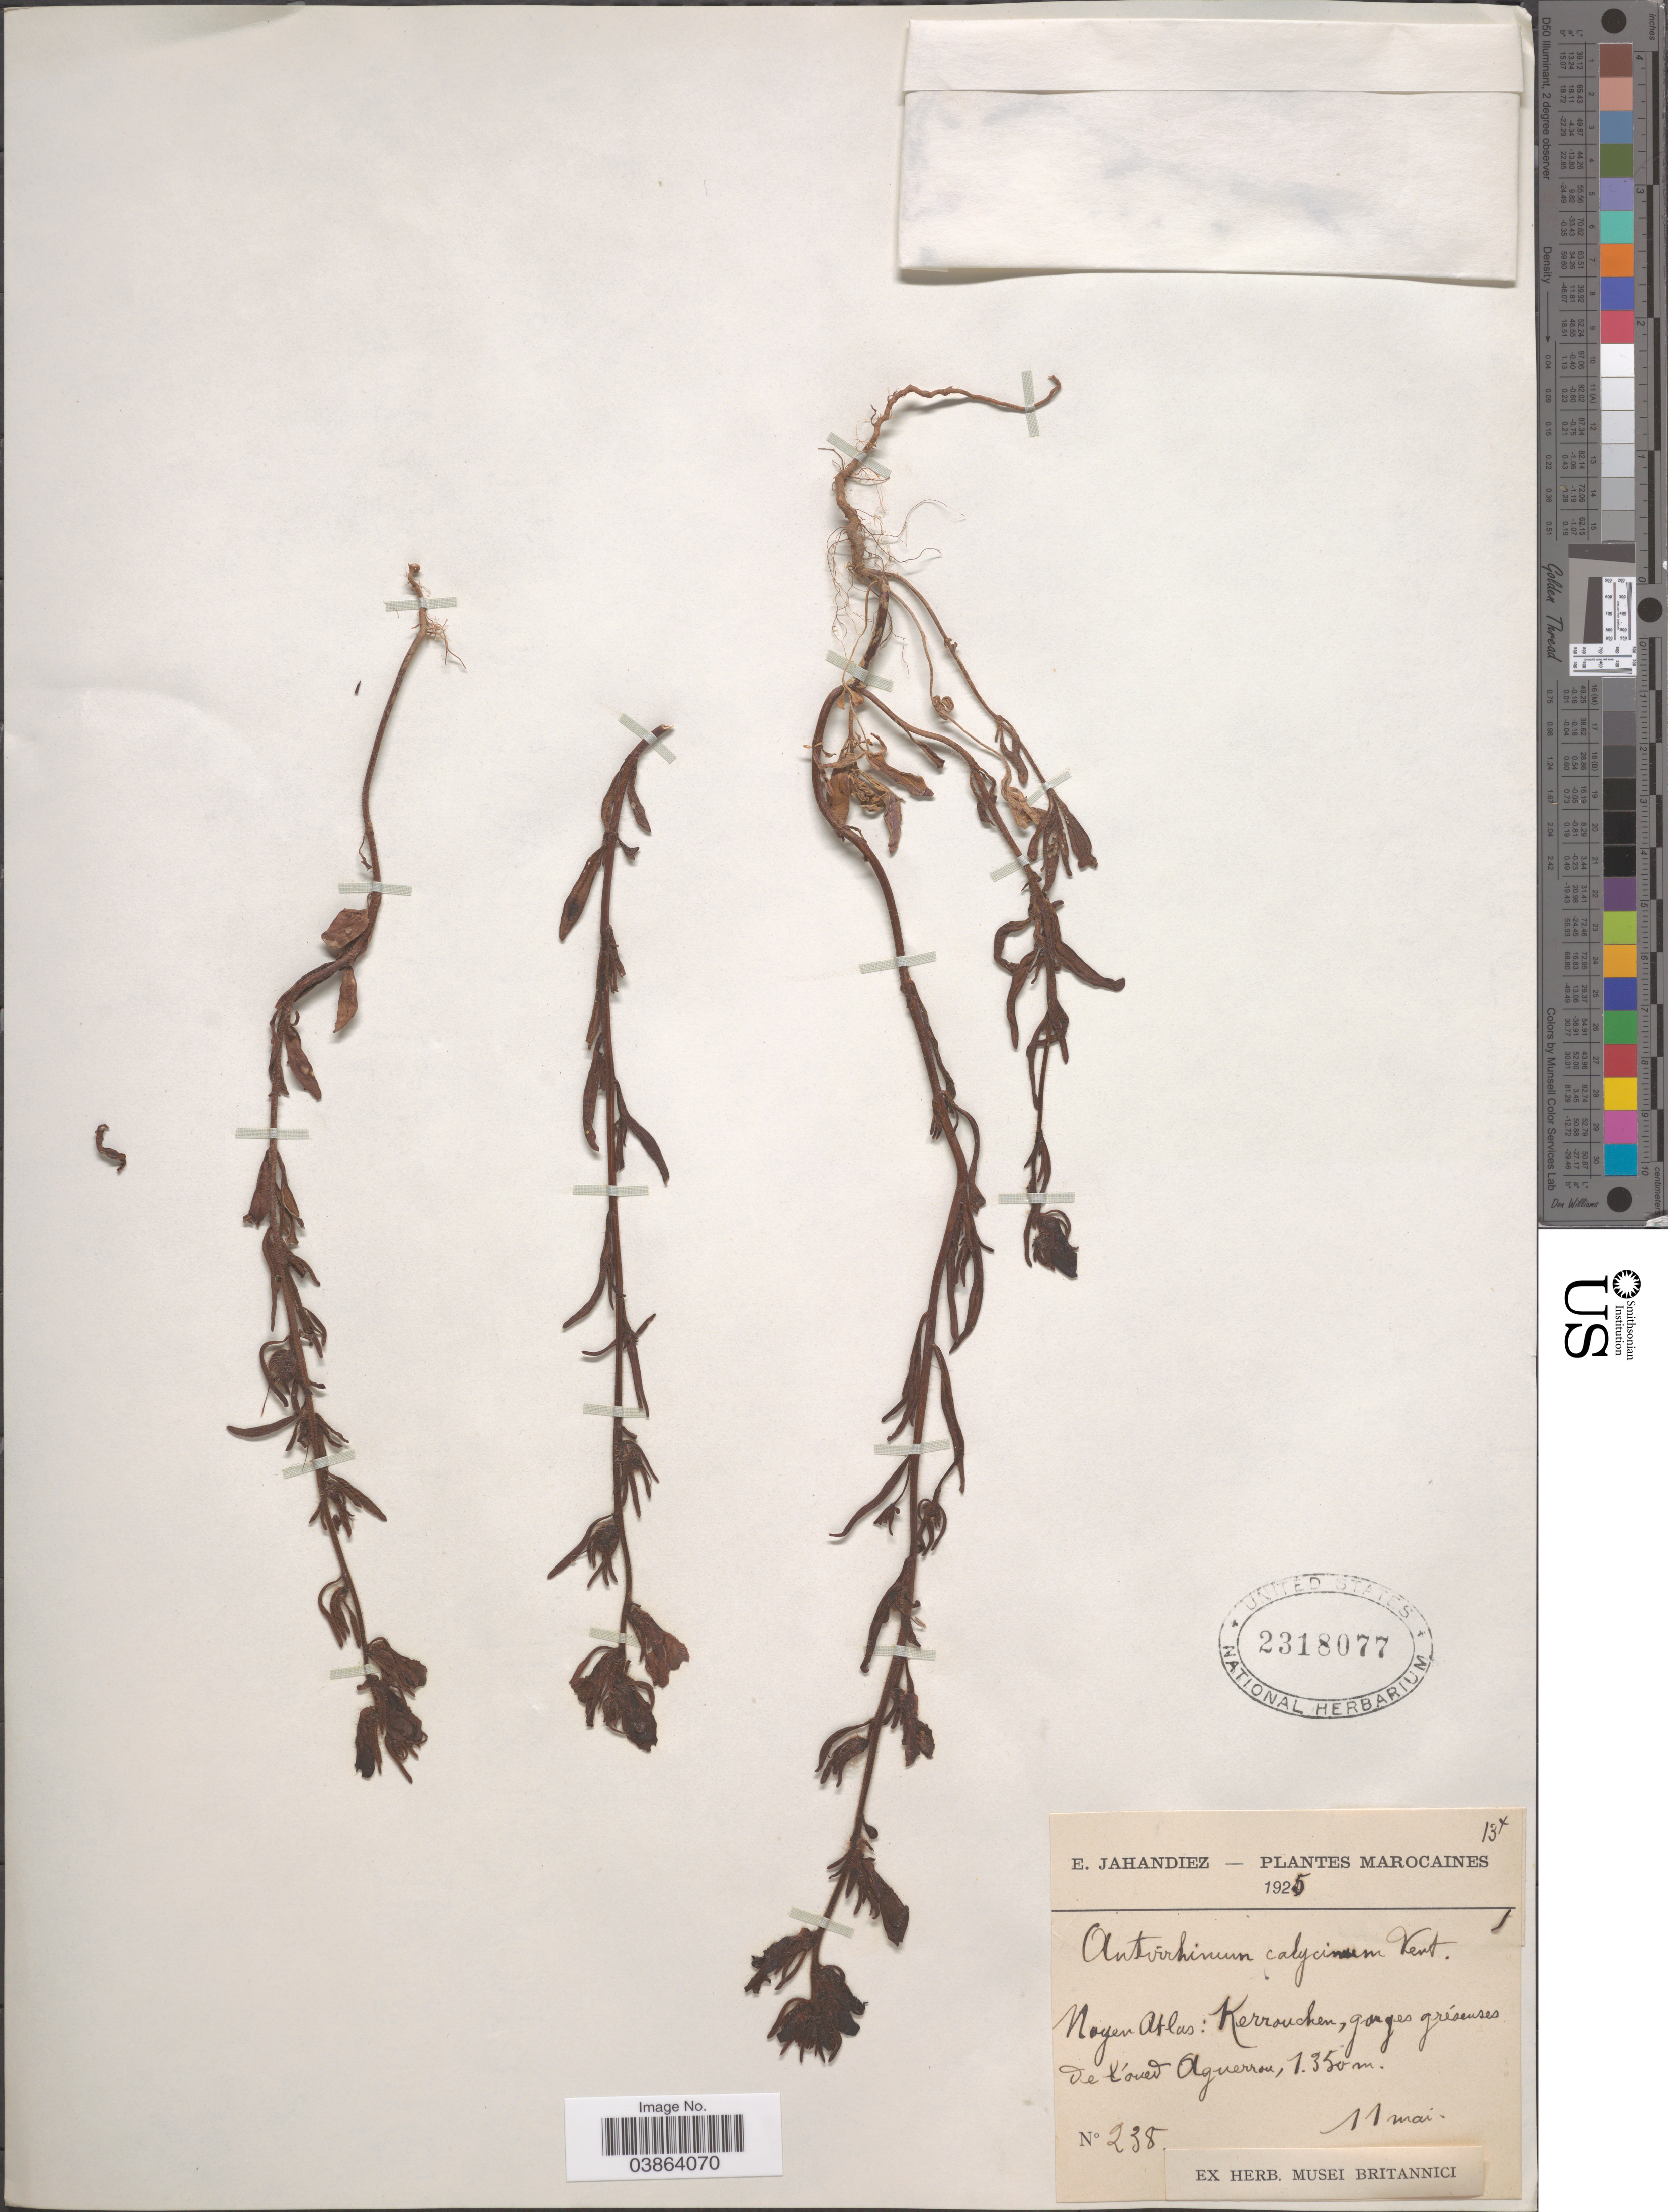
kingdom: Plantae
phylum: Tracheophyta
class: Magnoliopsida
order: Lamiales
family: Plantaginaceae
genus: Antirrhinum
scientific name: Antirrhinum calycinum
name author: Banks & Sol.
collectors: É. Jahandiez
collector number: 238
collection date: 1925-05-11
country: Morocco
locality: Moyen Atlas: Kerrouchen, gorges gréseuses de l'oued Aguerrou.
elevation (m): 1350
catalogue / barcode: US 2318077